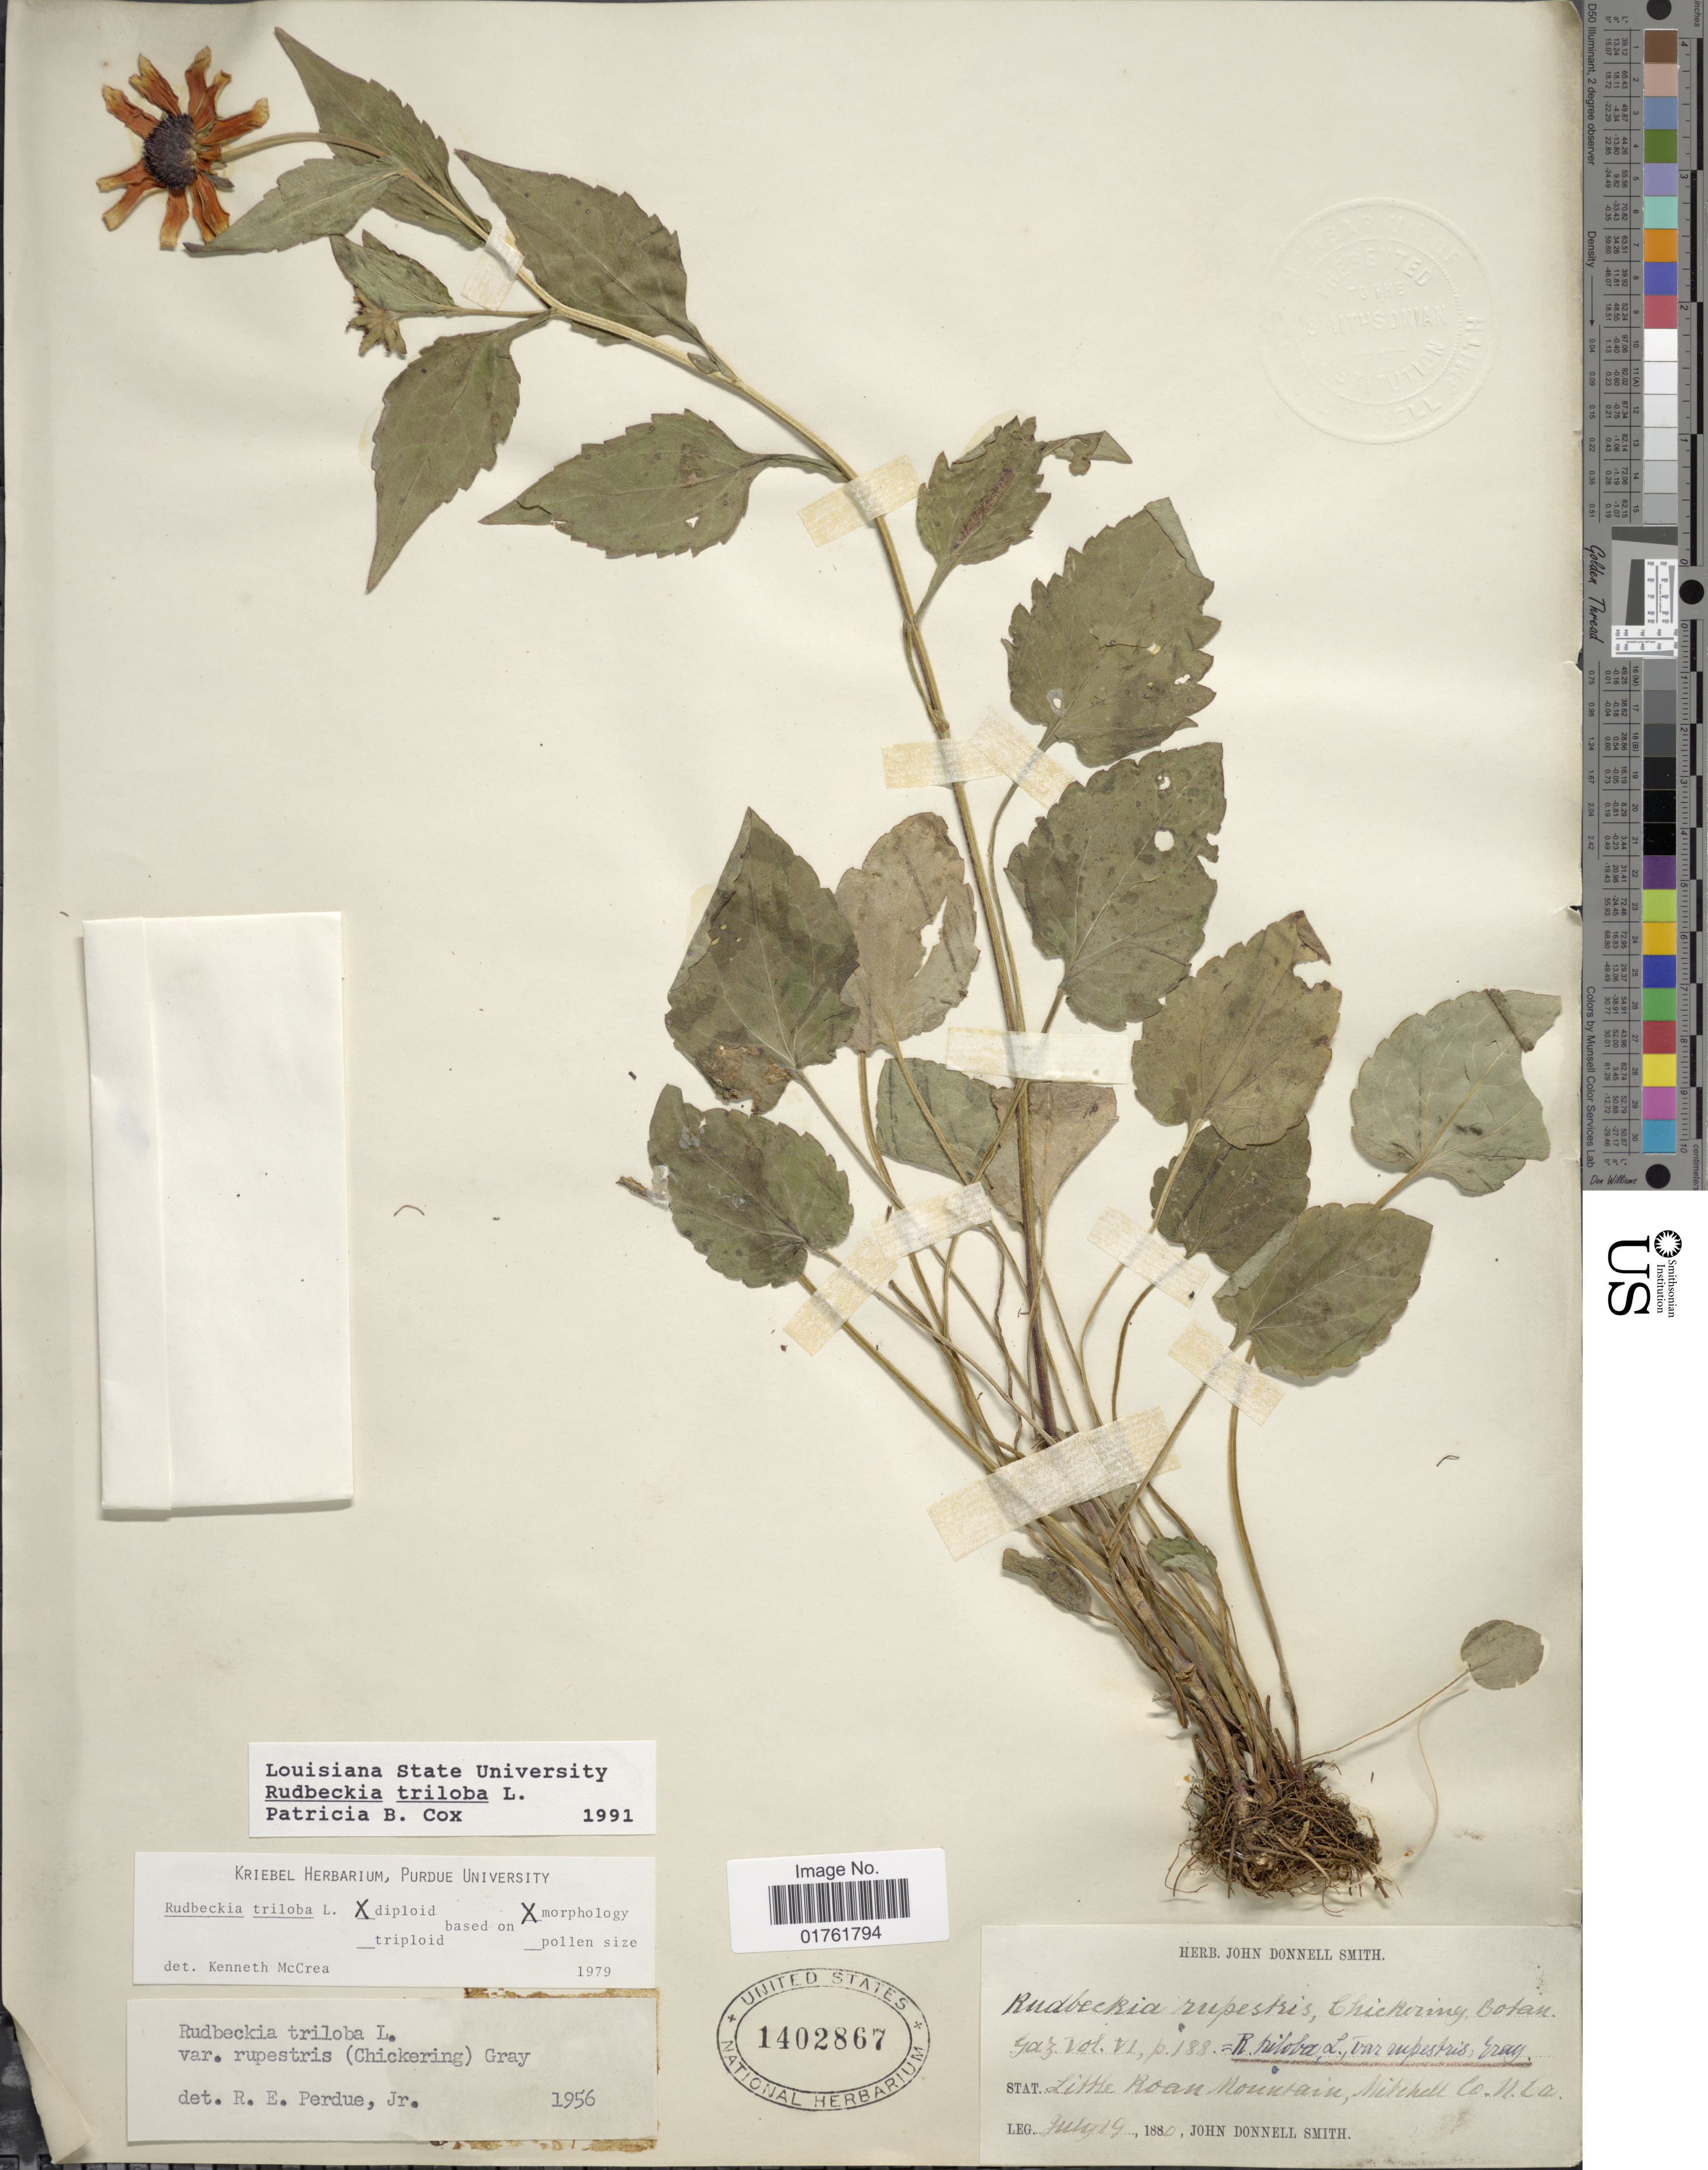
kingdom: Plantae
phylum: Tracheophyta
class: Magnoliopsida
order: Asterales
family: Asteraceae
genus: Rudbeckia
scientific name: Rudbeckia triloba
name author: L.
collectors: J. Donnell Smith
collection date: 1880-07-19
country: United States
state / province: North Carolina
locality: Little Roan Mountain, Mitchell Co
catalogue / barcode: US 1402867